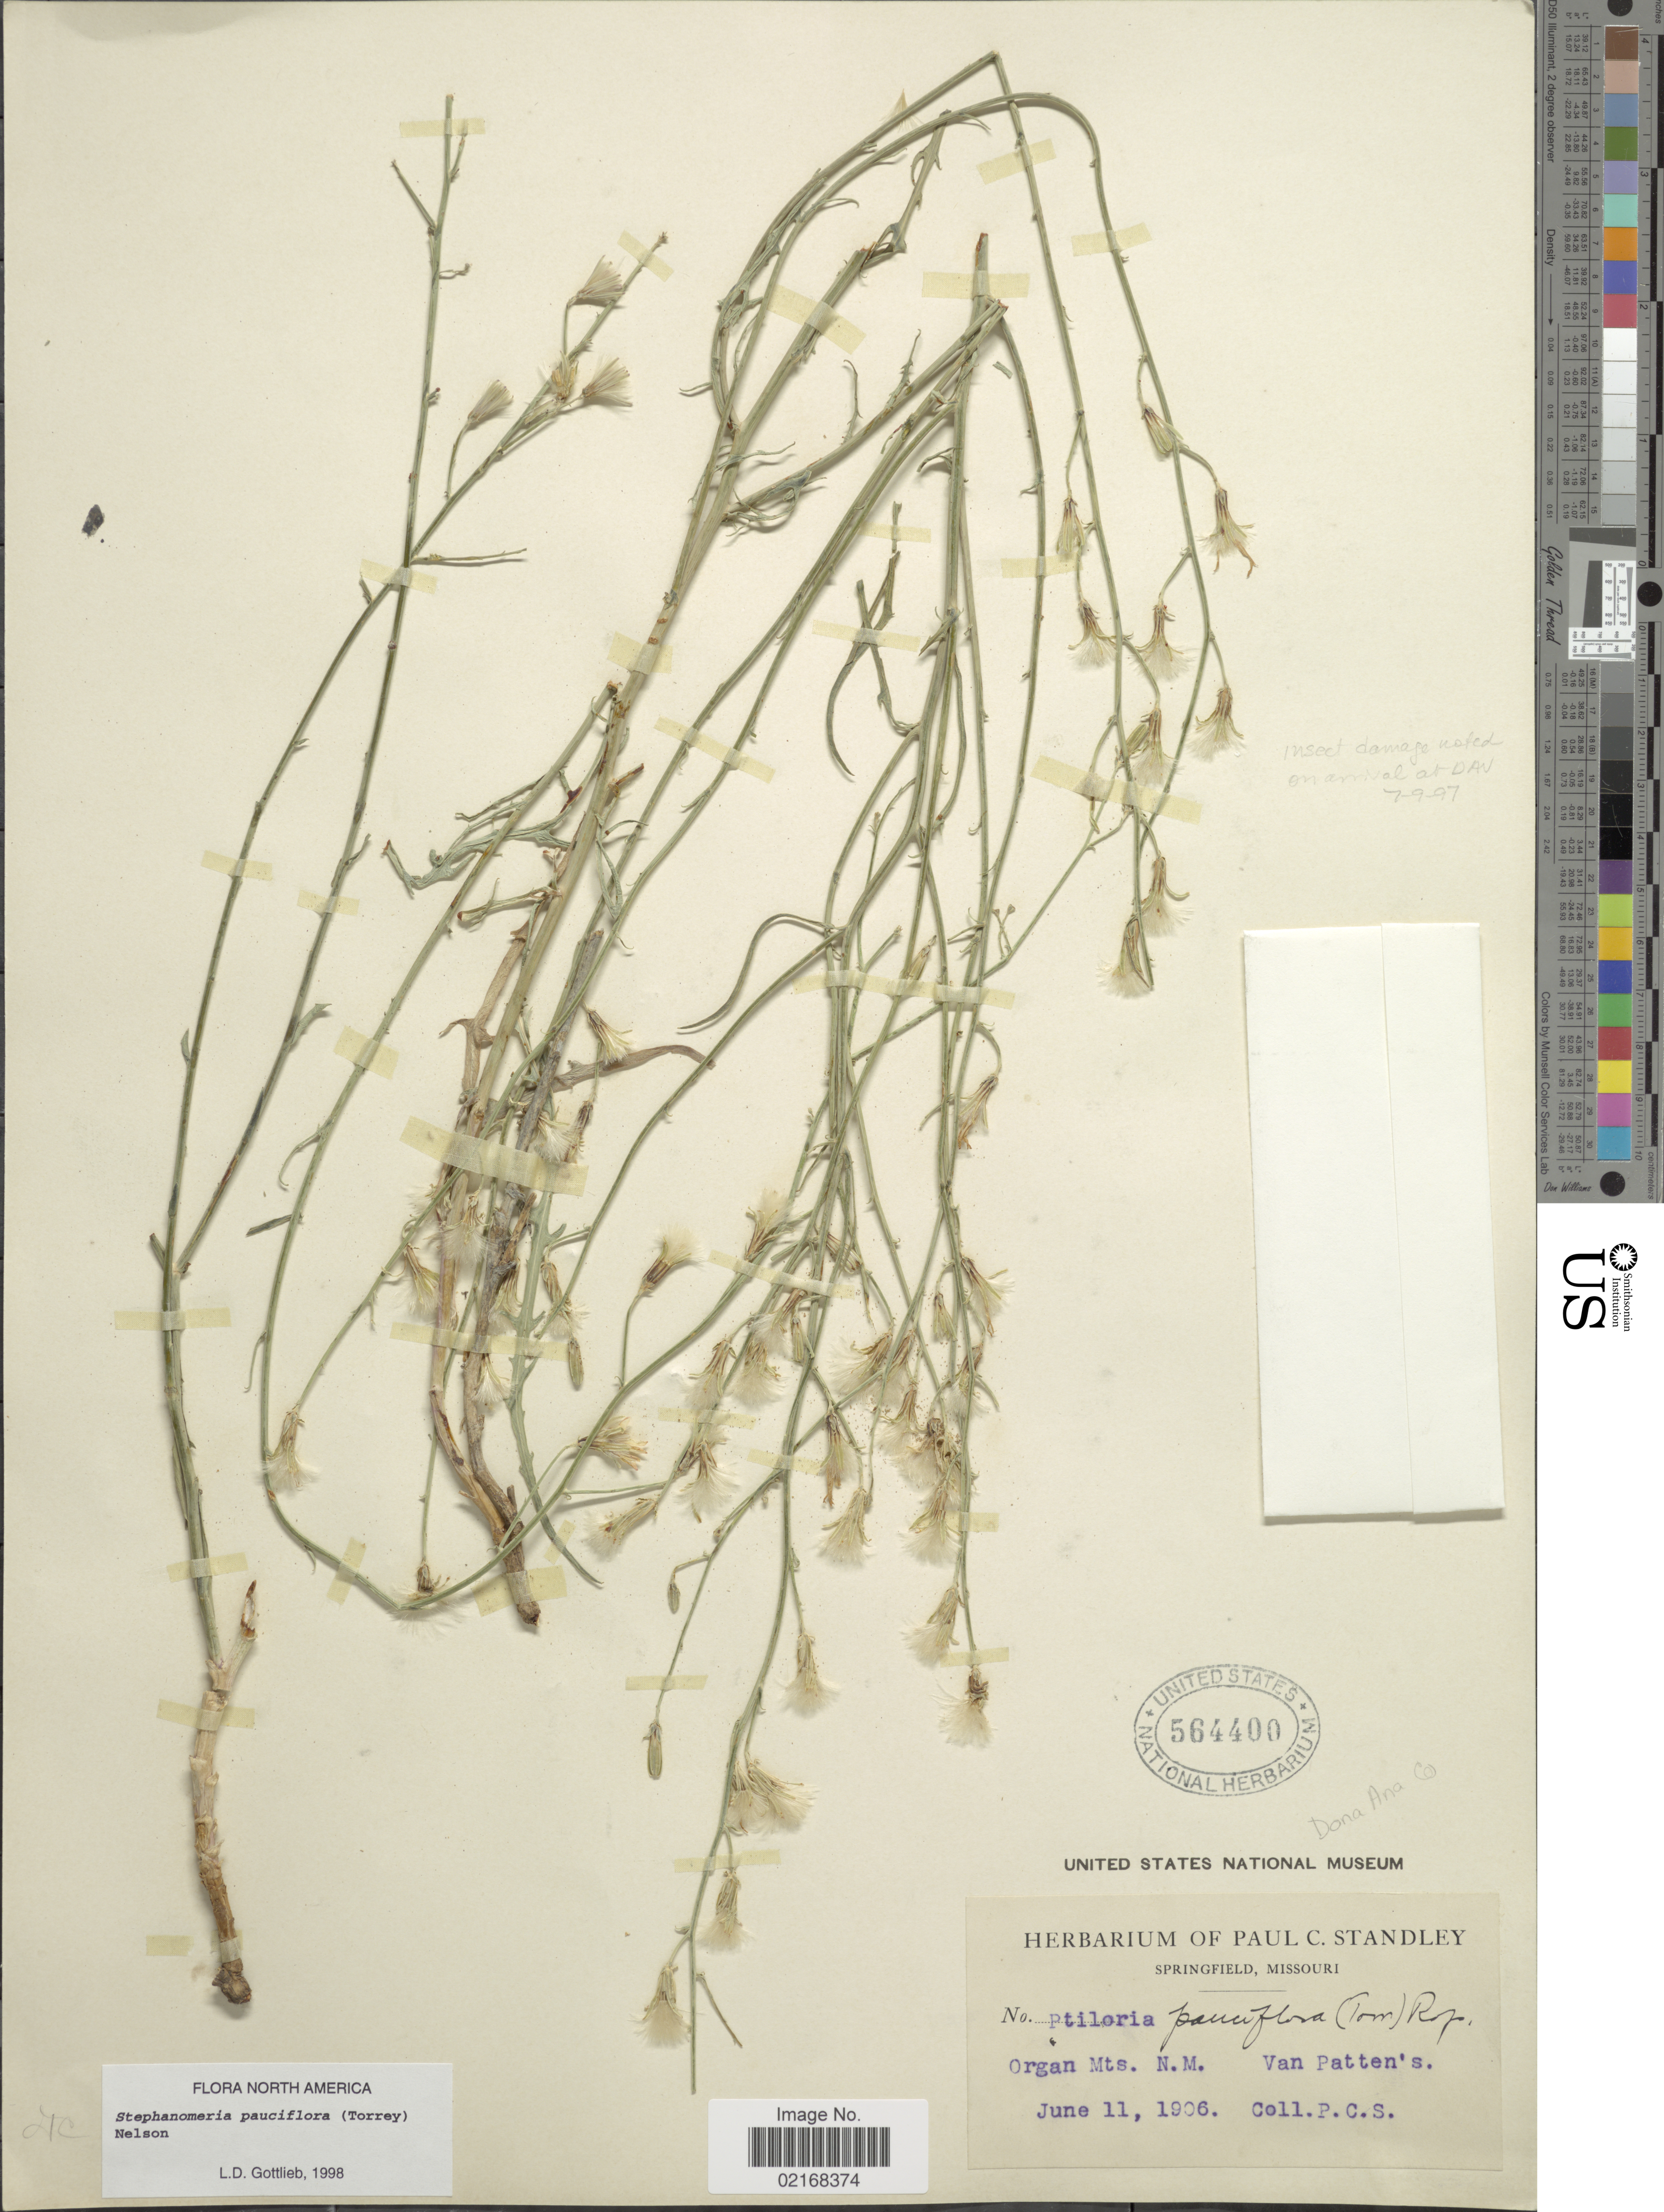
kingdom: Plantae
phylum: Tracheophyta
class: Magnoliopsida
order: Asterales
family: Asteraceae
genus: Stephanomeria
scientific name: Stephanomeria pauciflora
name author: (Torr.) A. Nelson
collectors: P. C. Standley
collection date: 1906-06-11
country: United States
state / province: New Mexico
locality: Organ Mts. N.M. Van Patten's. Dona Ana Co.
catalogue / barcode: US 564400